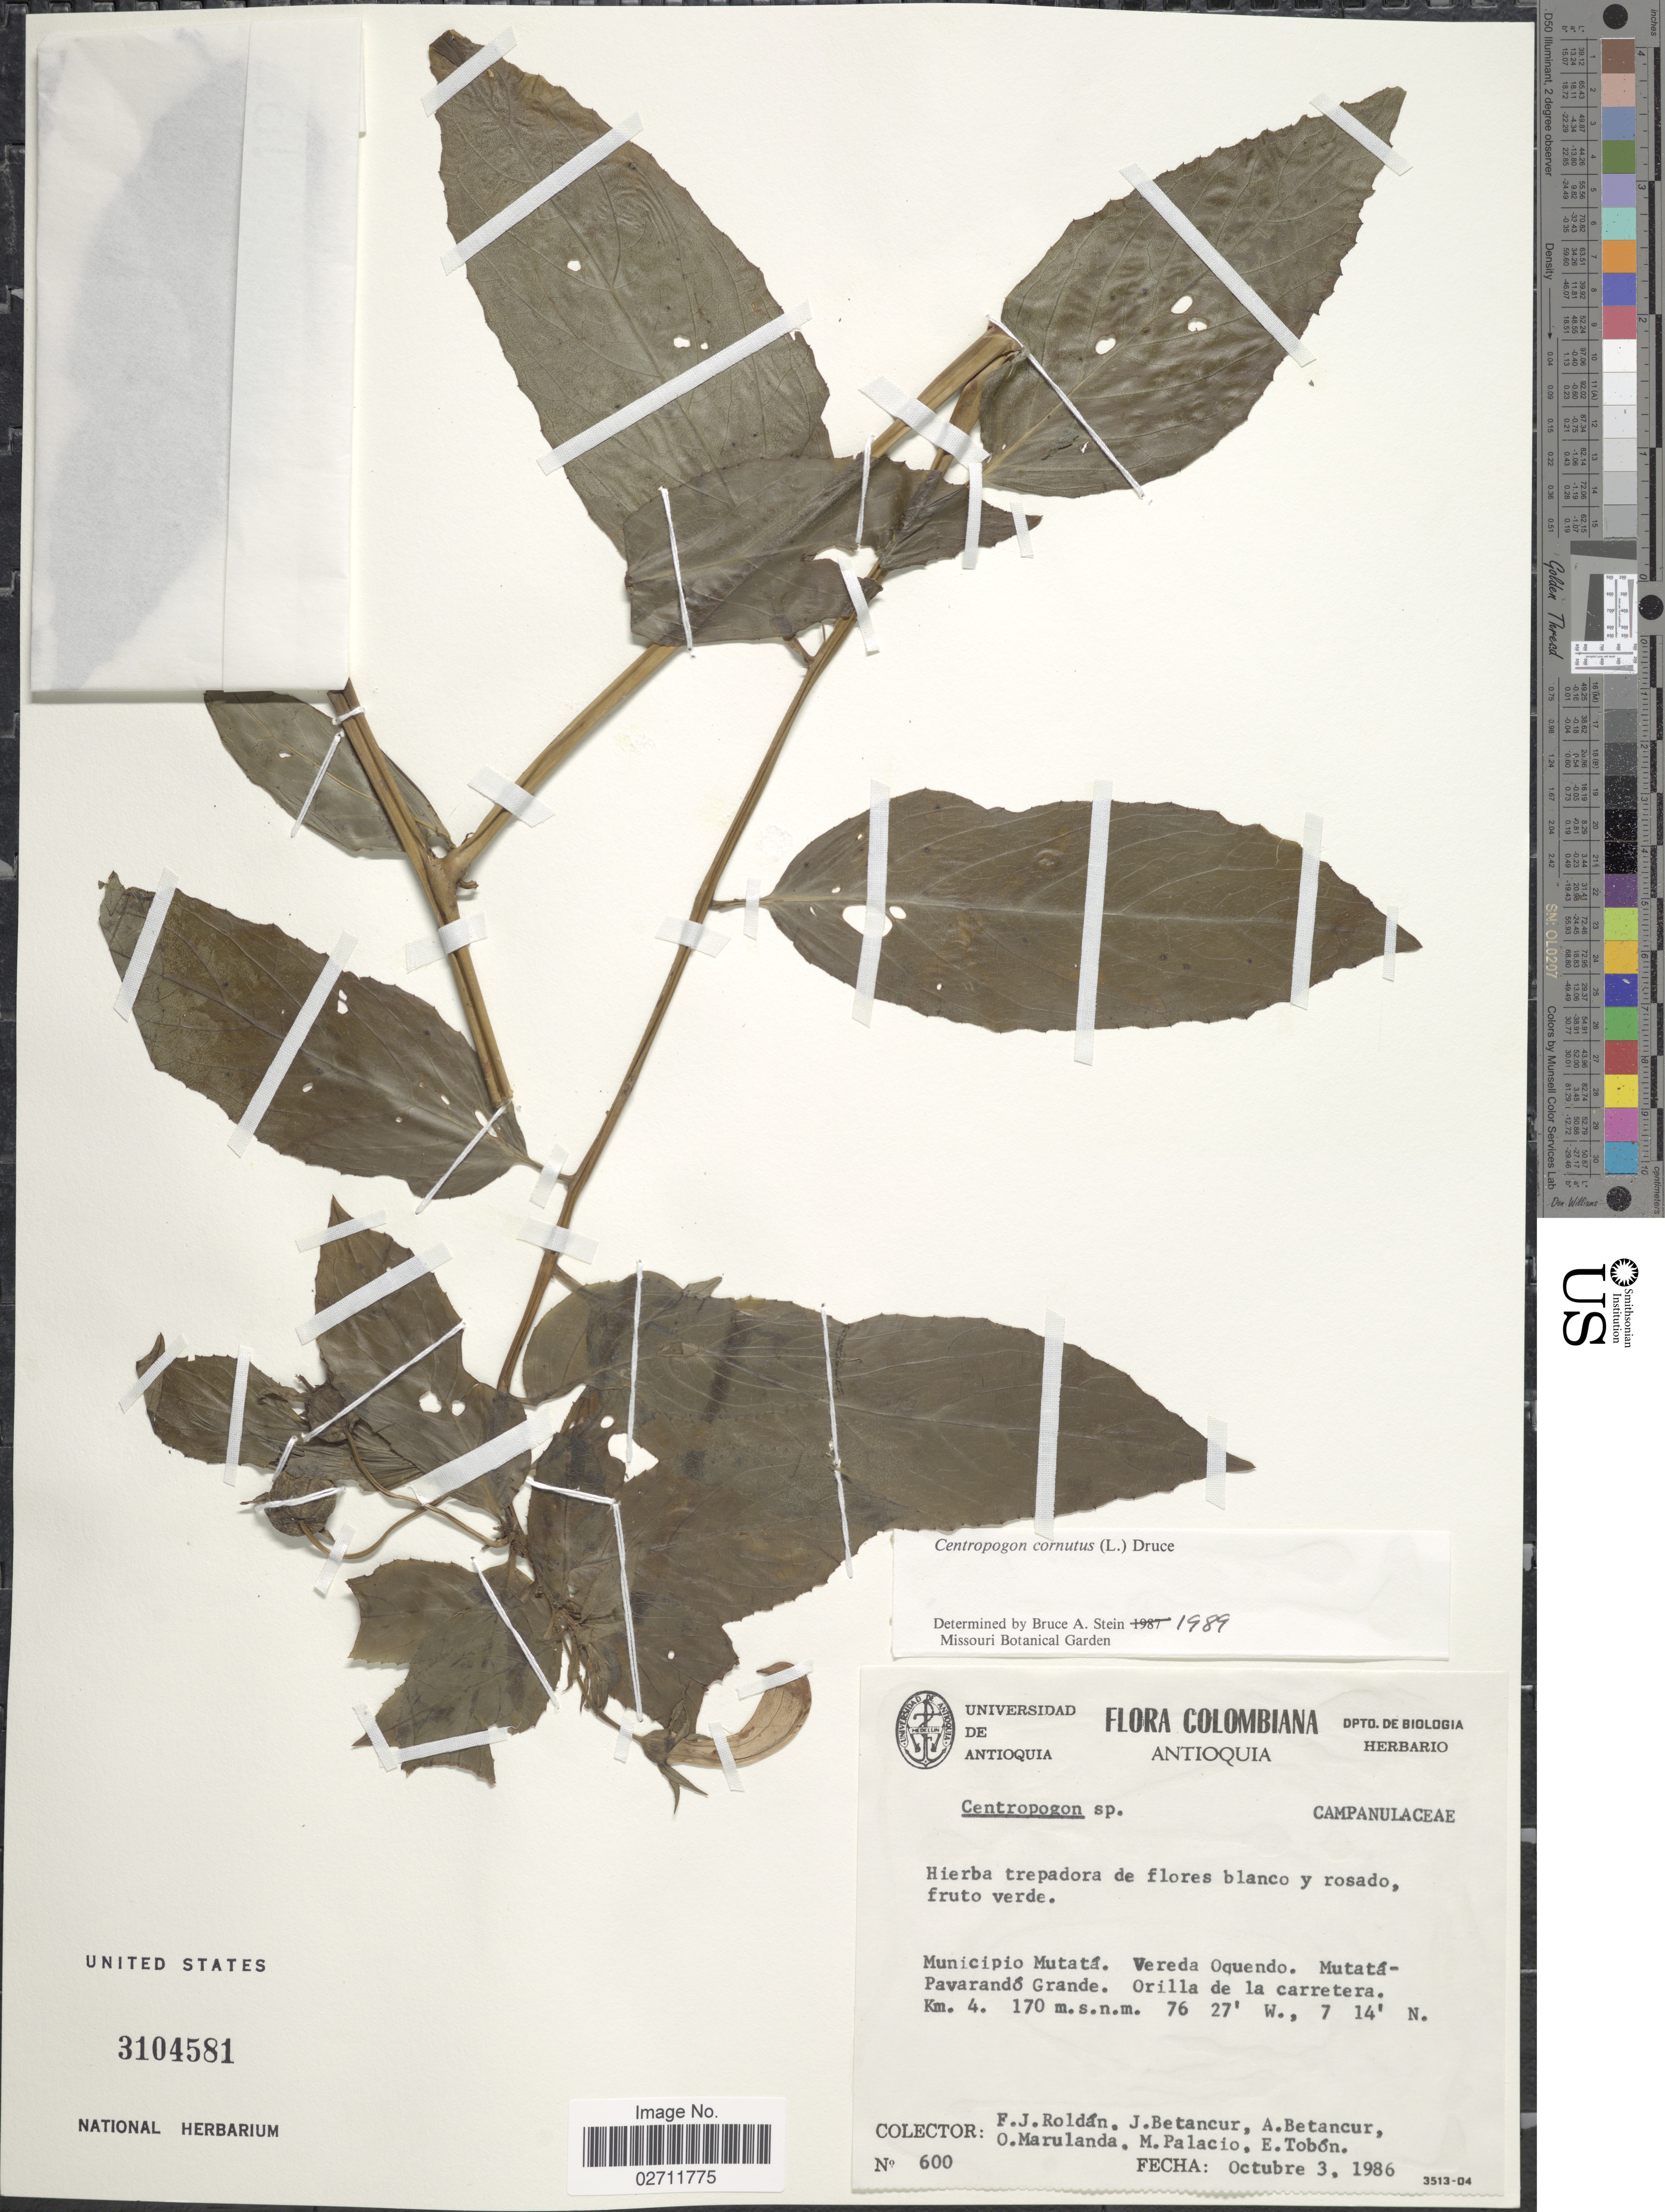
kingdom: Plantae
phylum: Tracheophyta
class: Magnoliopsida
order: Asterales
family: Campanulaceae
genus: Centropogon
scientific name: Centropogon cornutus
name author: (L.) Druce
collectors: F. J. Roldán, J. Betancur, A. Betancur, O. Marulanda & et al.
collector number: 600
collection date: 1986-10-03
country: Colombia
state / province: Antioquia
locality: Municipio Mutata. Vereda Oquendo, Mutata-Pavarando Grande. Orilla de la carretera Km. 4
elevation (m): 170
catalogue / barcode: US 3104581